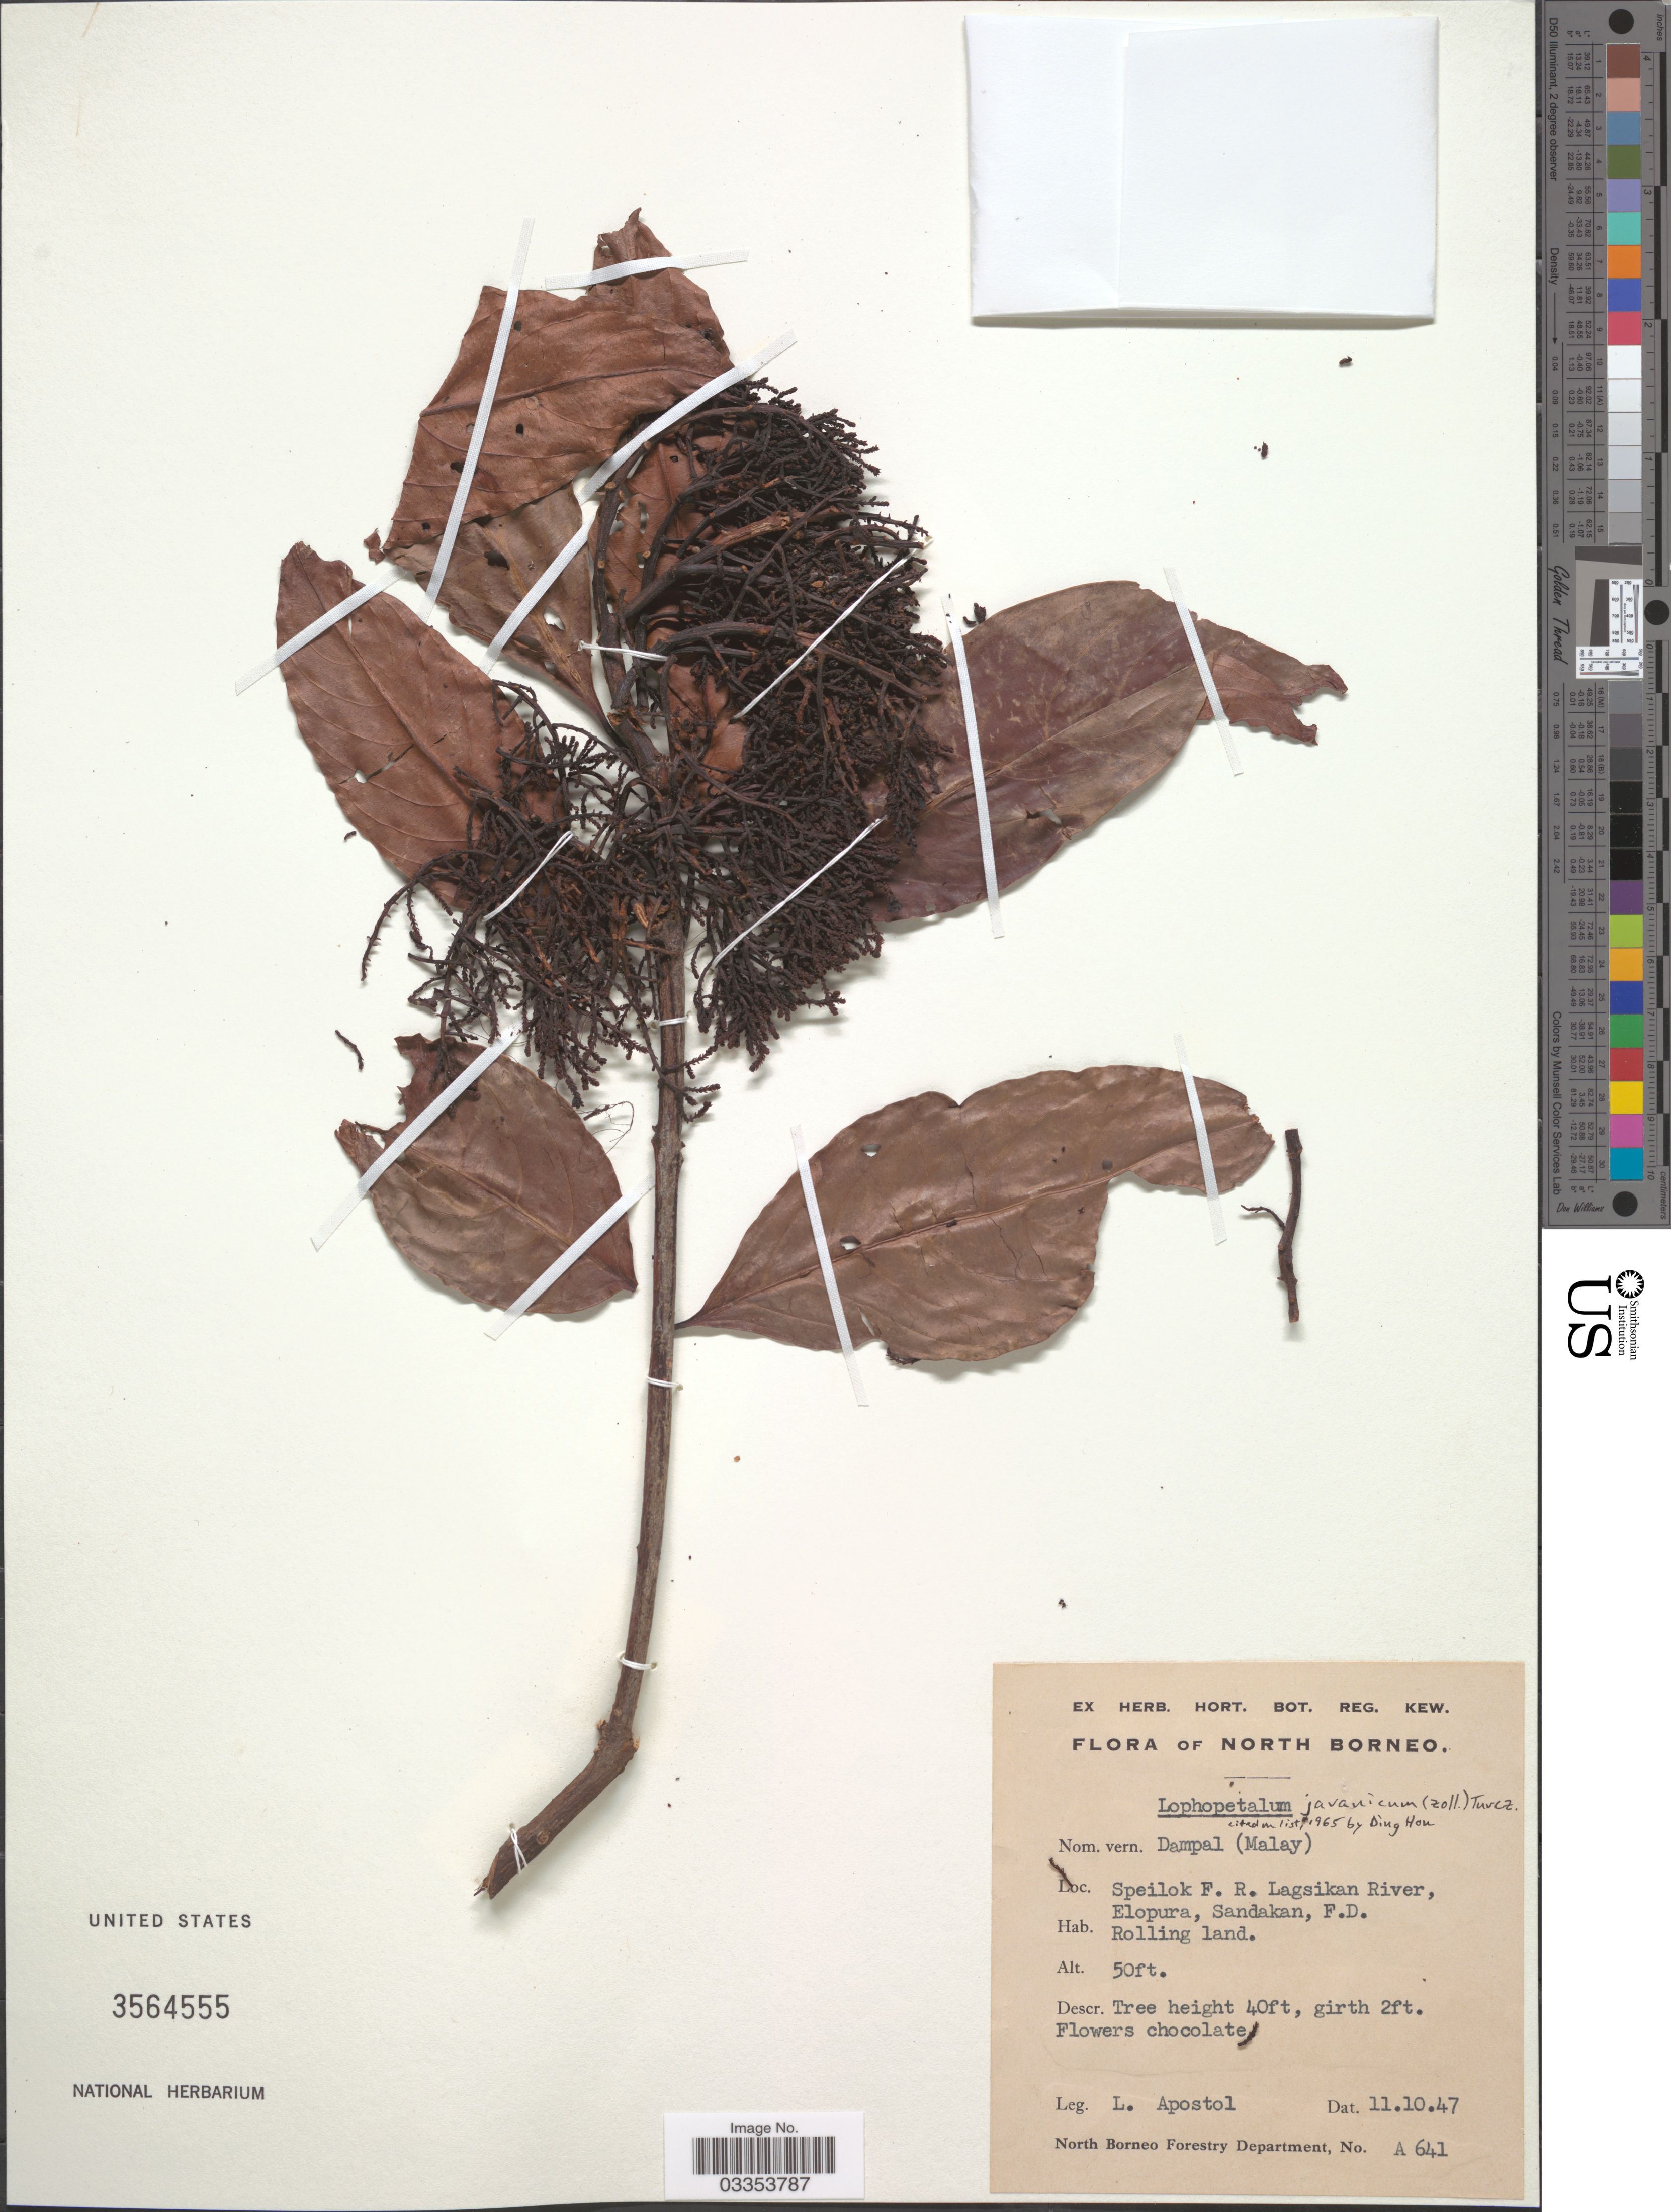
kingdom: Plantae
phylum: Tracheophyta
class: Magnoliopsida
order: Celastrales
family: Celastraceae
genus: Lophopetalum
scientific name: Lophopetalum javanicum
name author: (Zoll.) Turcz.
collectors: L. Apostol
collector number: A 641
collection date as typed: Transcribed d/m/y: 11/10/47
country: Malaysia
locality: North Borneo. Sepilok F.R. Lagsikan River, Elopura, Sandakan, F.D. Rolling land.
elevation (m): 15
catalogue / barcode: US 3564555